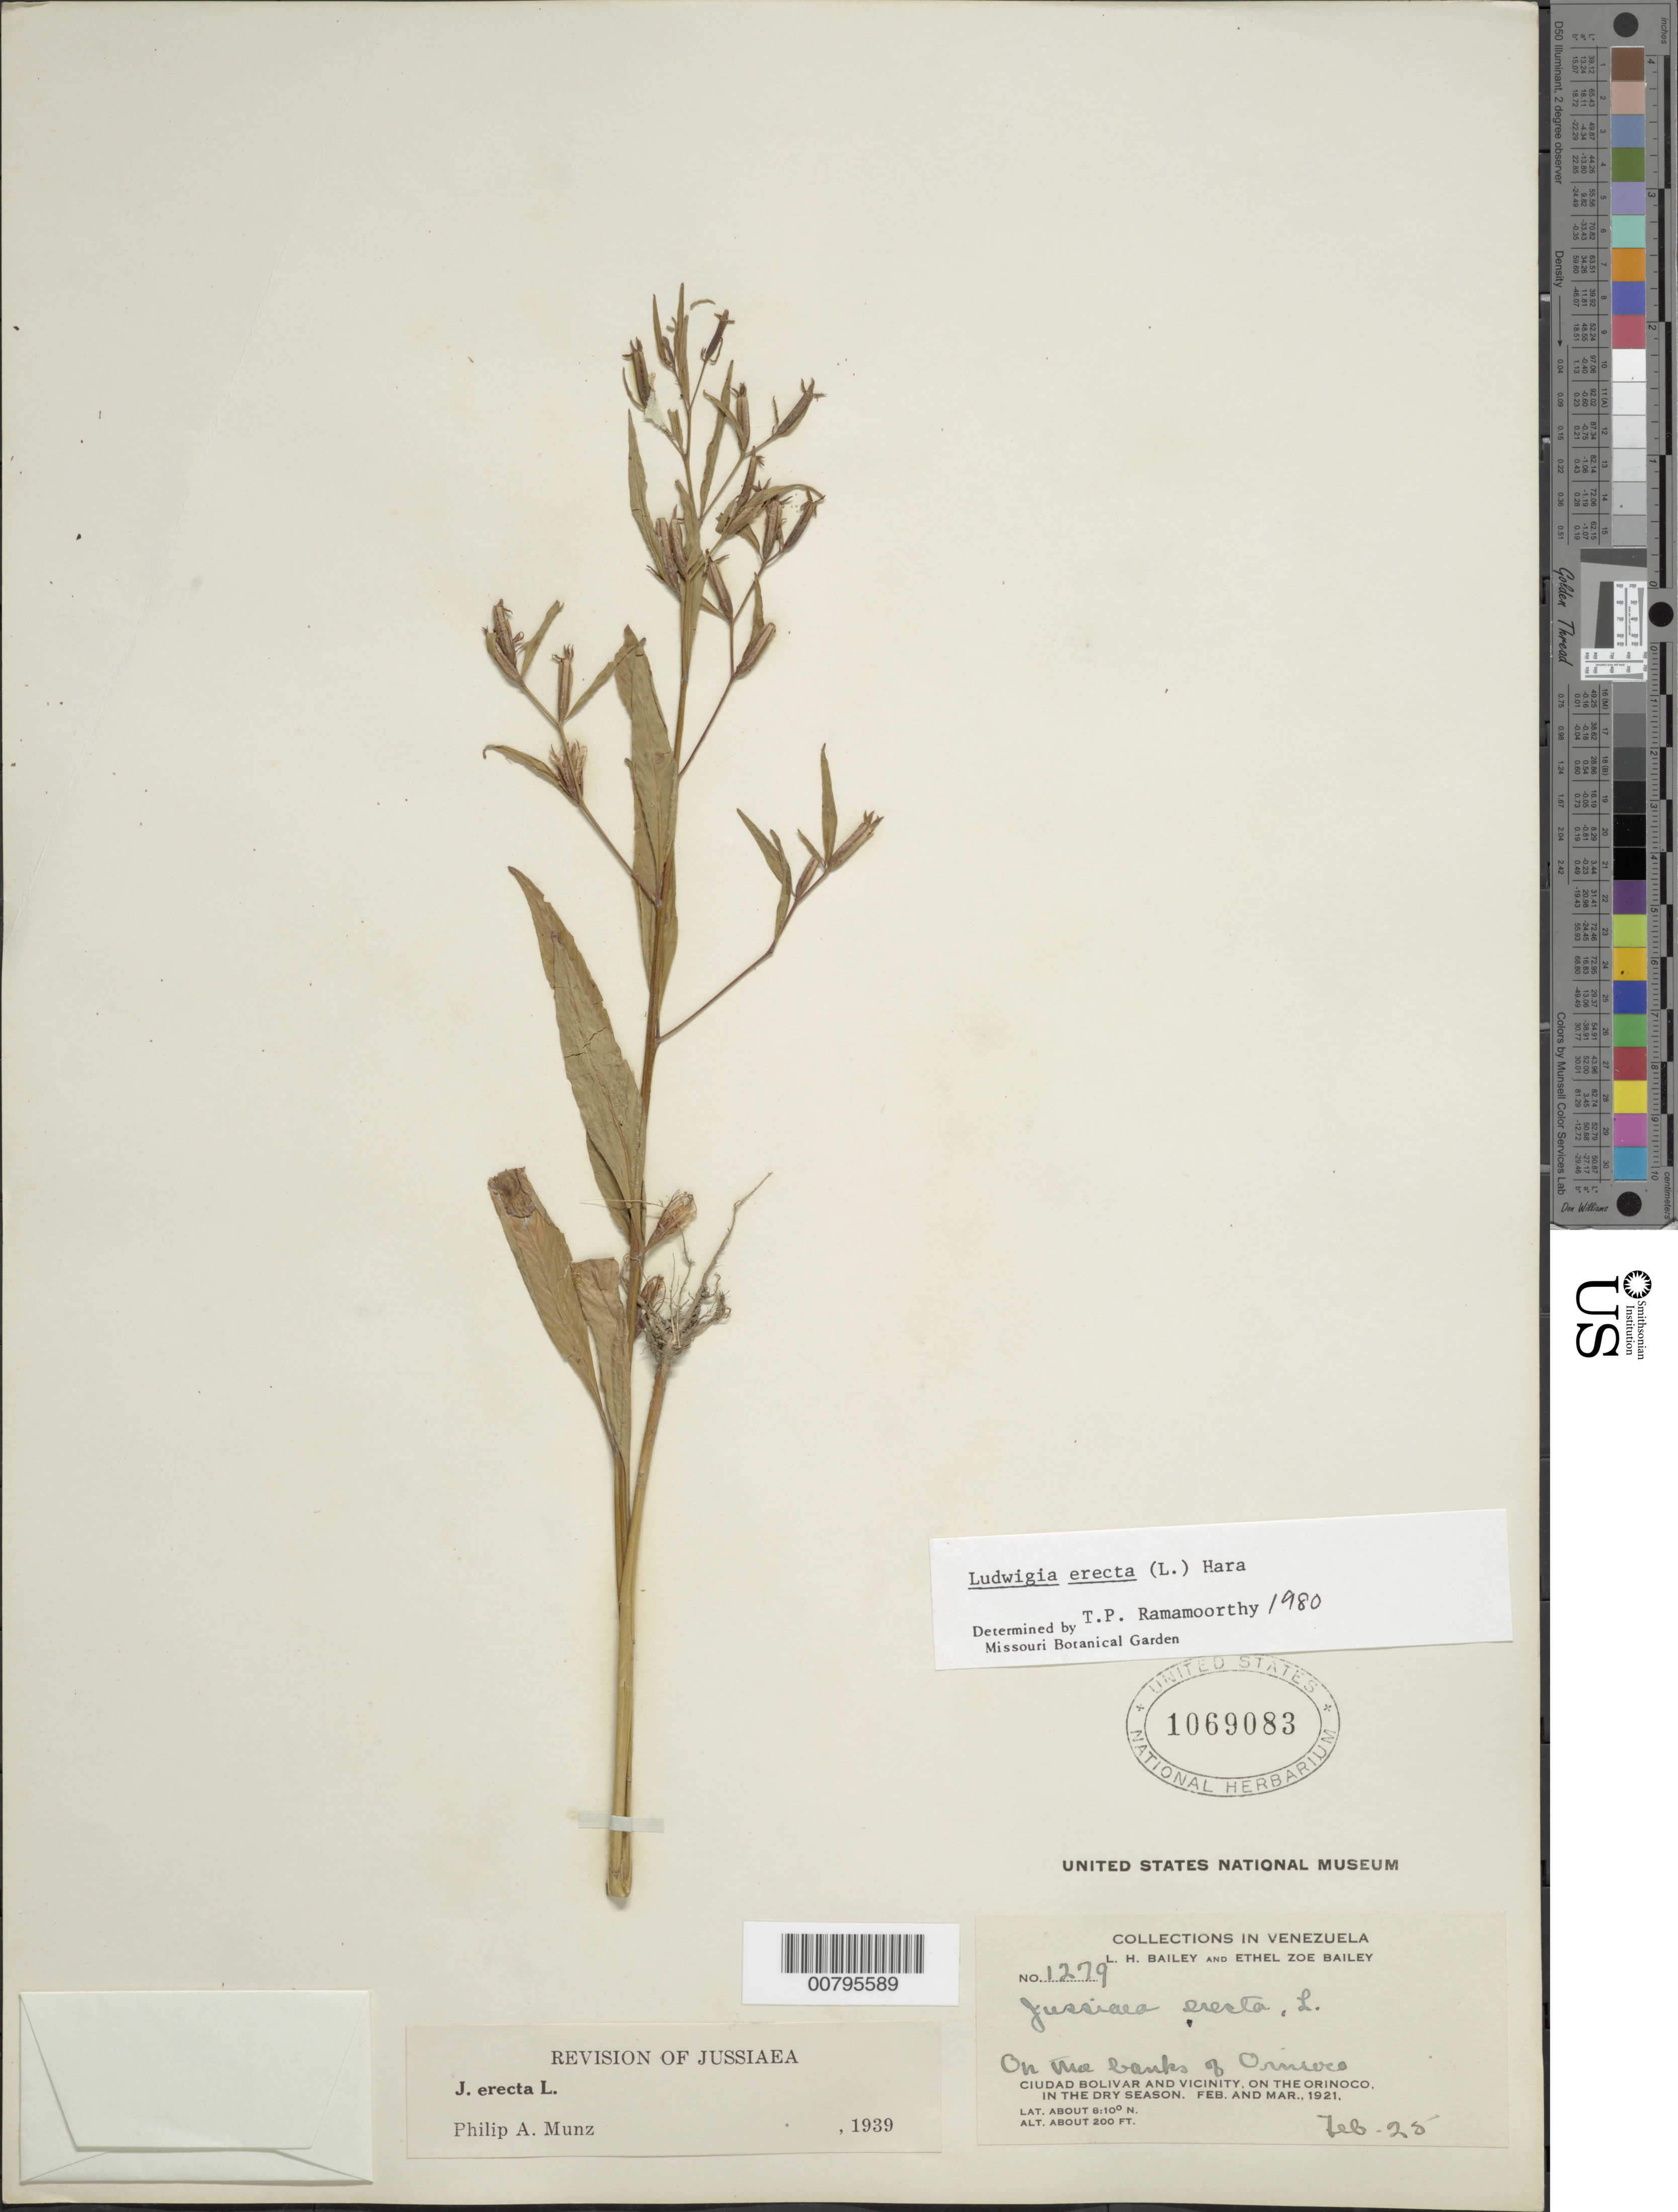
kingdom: Plantae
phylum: Tracheophyta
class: Magnoliopsida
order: Myrtales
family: Onagraceae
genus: Ludwigia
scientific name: Ludwigia erecta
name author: (L.) H. Hara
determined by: Ramamoorthy, T. P.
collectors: L. H. Bailey & E. Z. Bailey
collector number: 1279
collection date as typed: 25-Feb-21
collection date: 1921-02-25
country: Venezuela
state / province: Bolívar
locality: Ciudad Bolívar and vicinity, Orinoco R.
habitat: Dry season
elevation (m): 61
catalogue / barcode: US 1069083